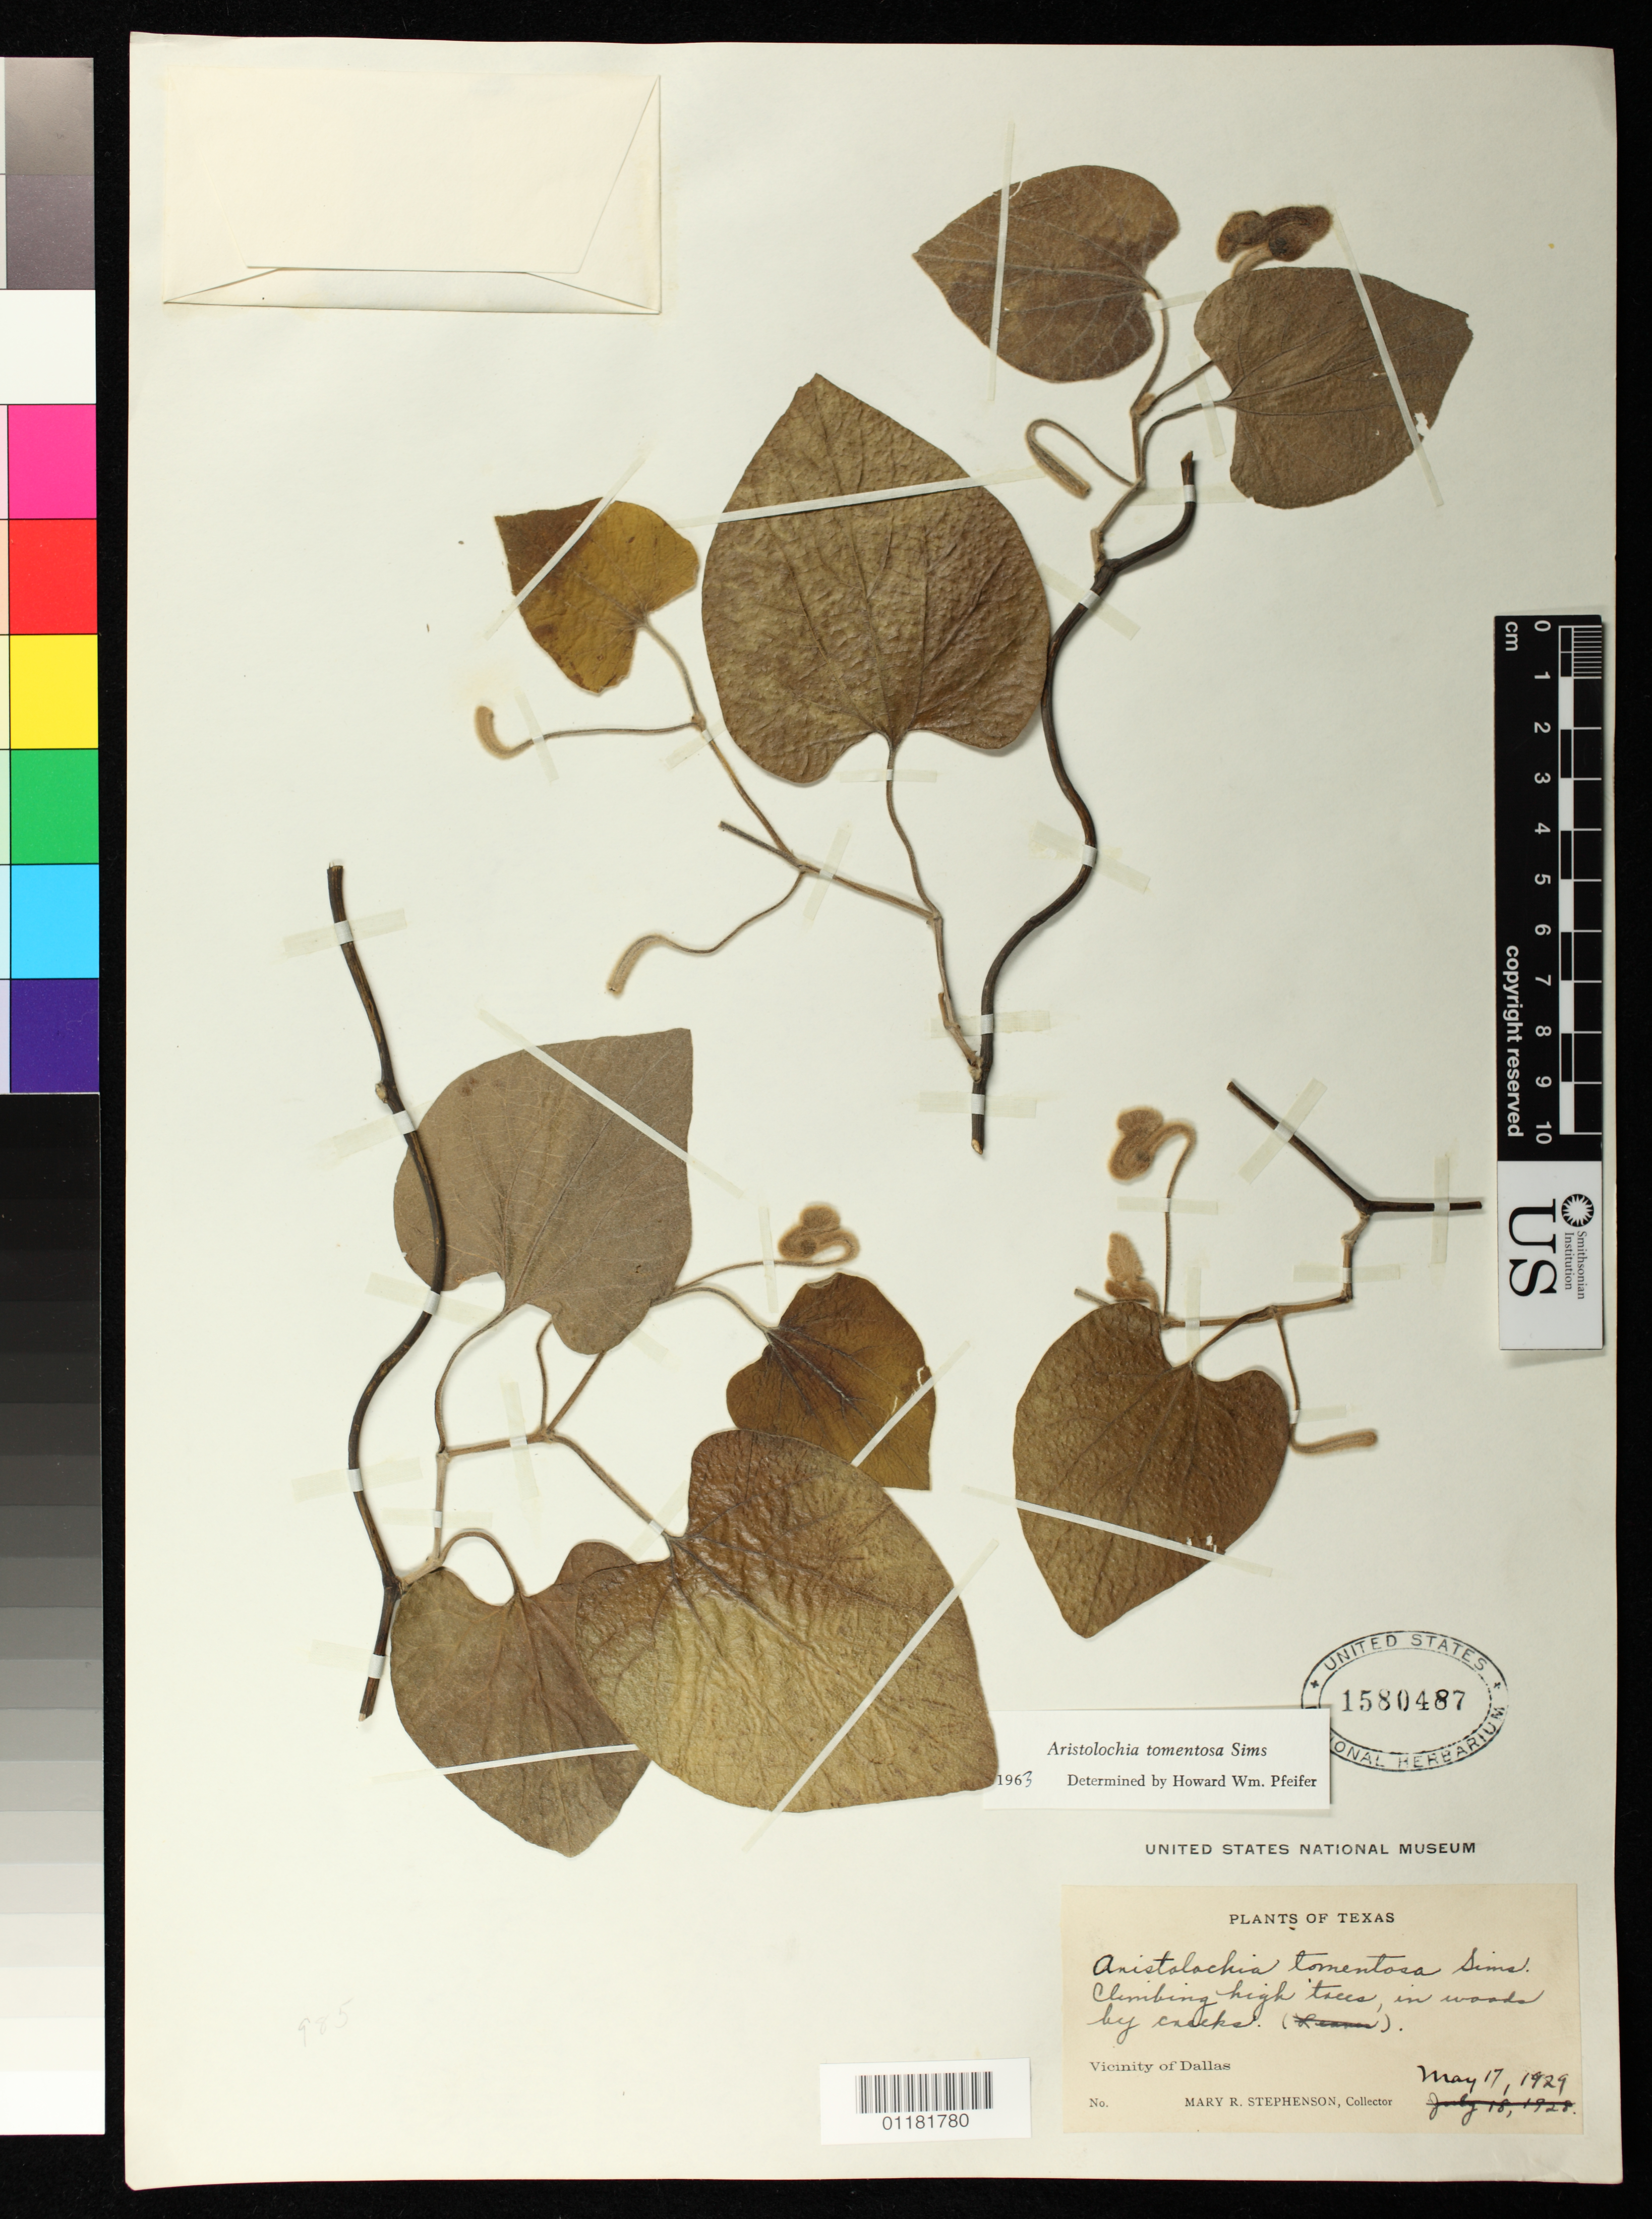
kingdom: Plantae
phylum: Tracheophyta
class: Magnoliopsida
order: Piperales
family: Aristolochiaceae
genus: Aristolochia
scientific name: Aristolochia tomentosa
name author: Sims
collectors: M. R. Stephenson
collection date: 1929-05-17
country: United States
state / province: Texas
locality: Vicinity of Dallas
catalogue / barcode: US 1580487